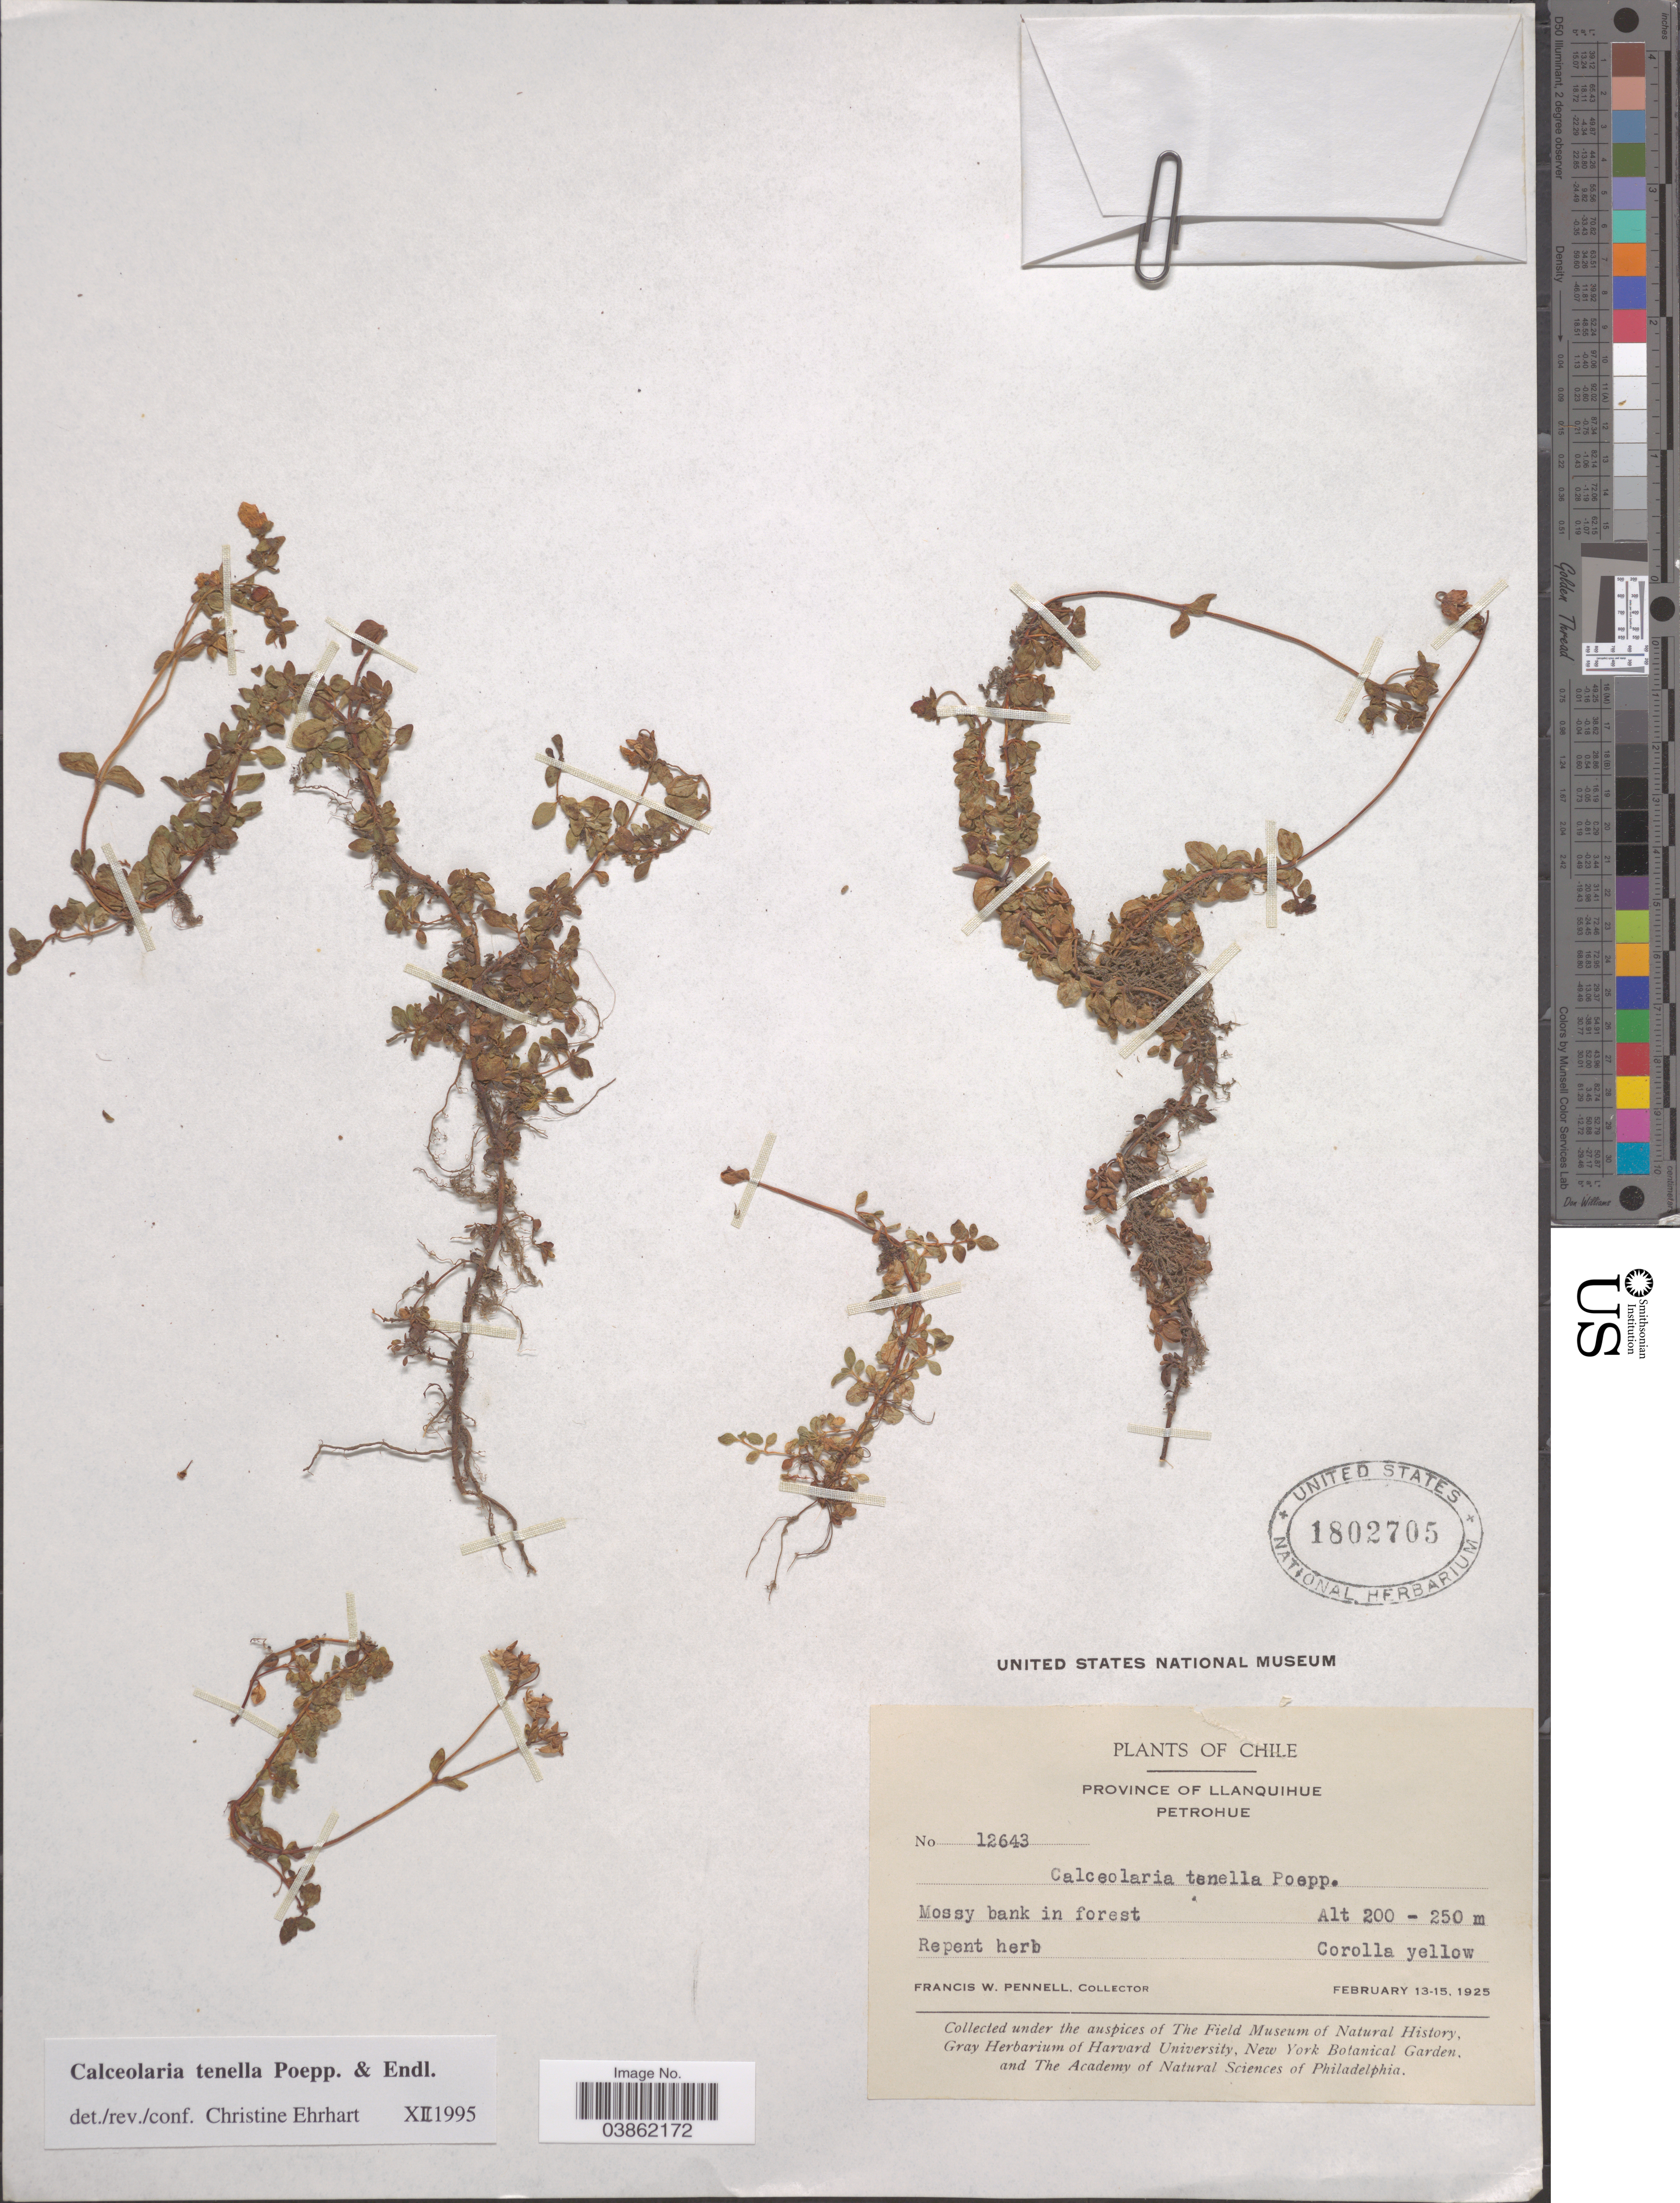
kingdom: Plantae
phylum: Tracheophyta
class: Magnoliopsida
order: Lamiales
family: Calceolariaceae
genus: Calceolaria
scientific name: Calceolaria tenella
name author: Poepp.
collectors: F. W. Pennell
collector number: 12643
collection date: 1925-02-13/1925-02-15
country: Chile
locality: Province of Llanquihue. Petrohue.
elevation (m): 200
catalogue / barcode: US 1802705